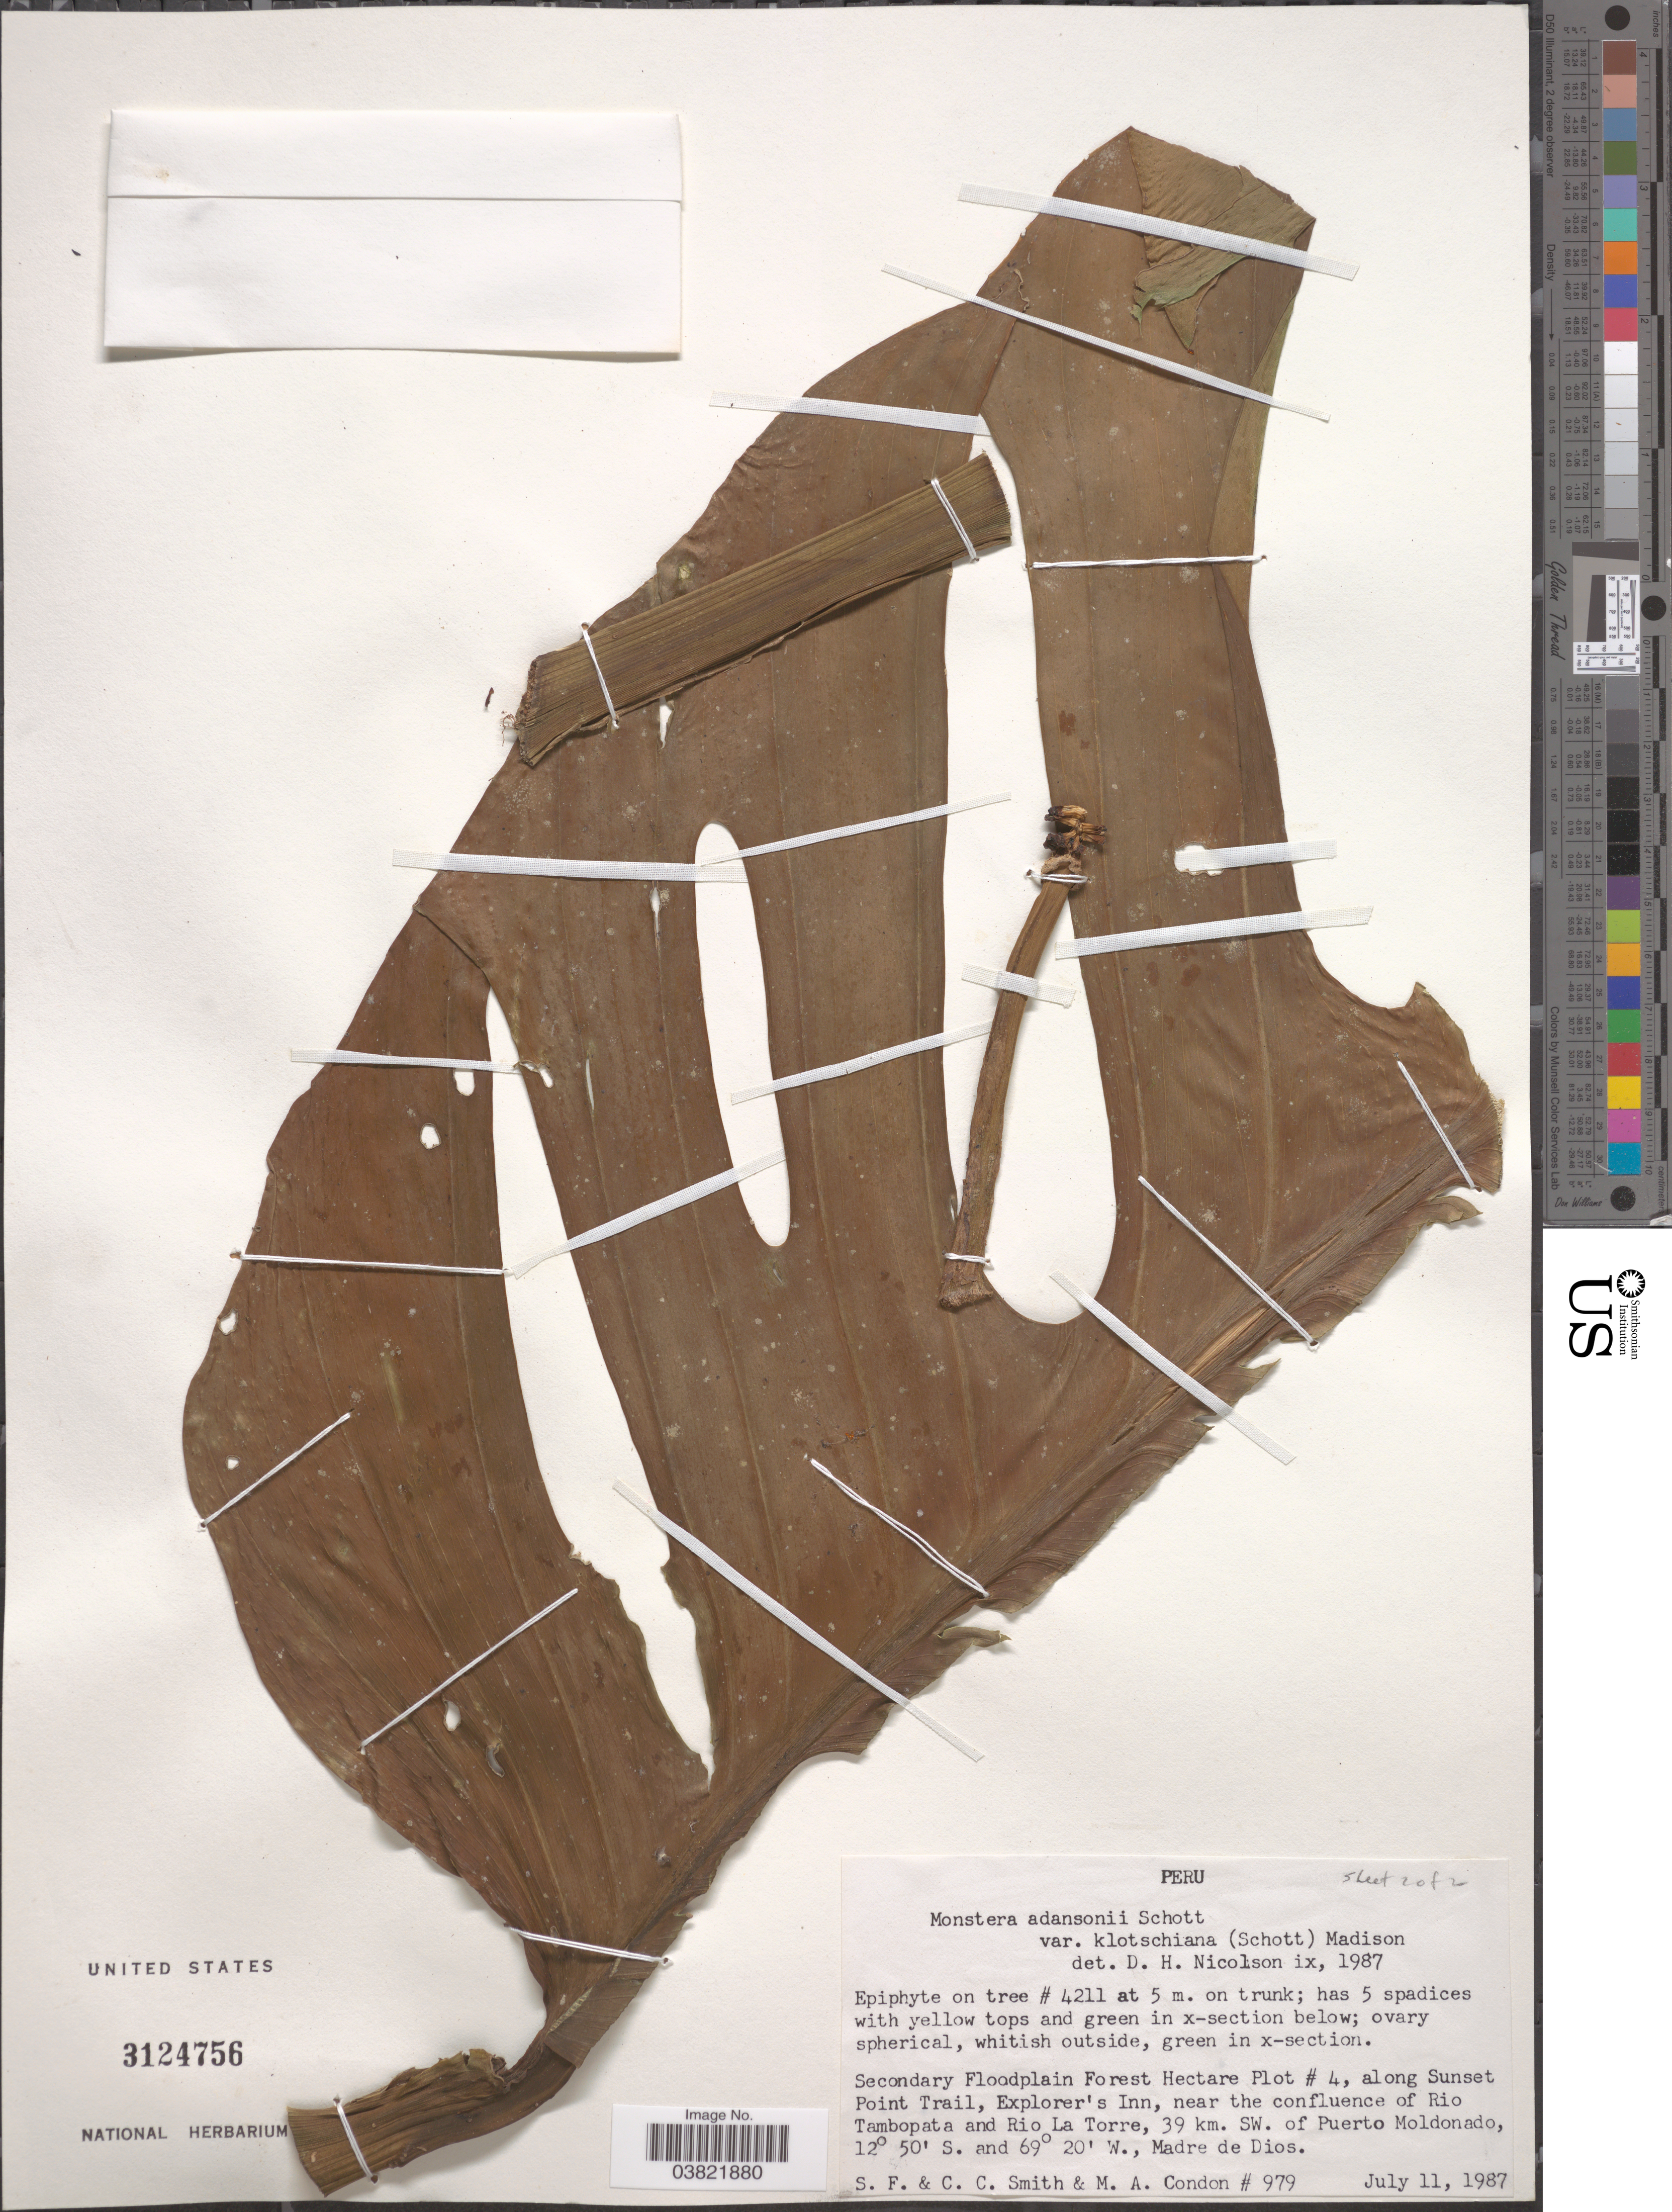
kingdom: Plantae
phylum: Tracheophyta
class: Liliopsida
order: Alismatales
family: Araceae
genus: Monstera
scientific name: Monstera adansonii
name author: Schott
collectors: S.F. Smith, C. C. Smith & M. Condon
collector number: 979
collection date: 1987-07-11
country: Peru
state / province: Madre de Dios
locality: Secondary Floodplain Forest Hectare Plot # 4, along Sunset Point Trail, Explorer's Inn, near the confluence of Rio Tambopata and Rio La Torre, 39 km. SW. of Puerto Moldonado.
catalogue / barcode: US 3124756